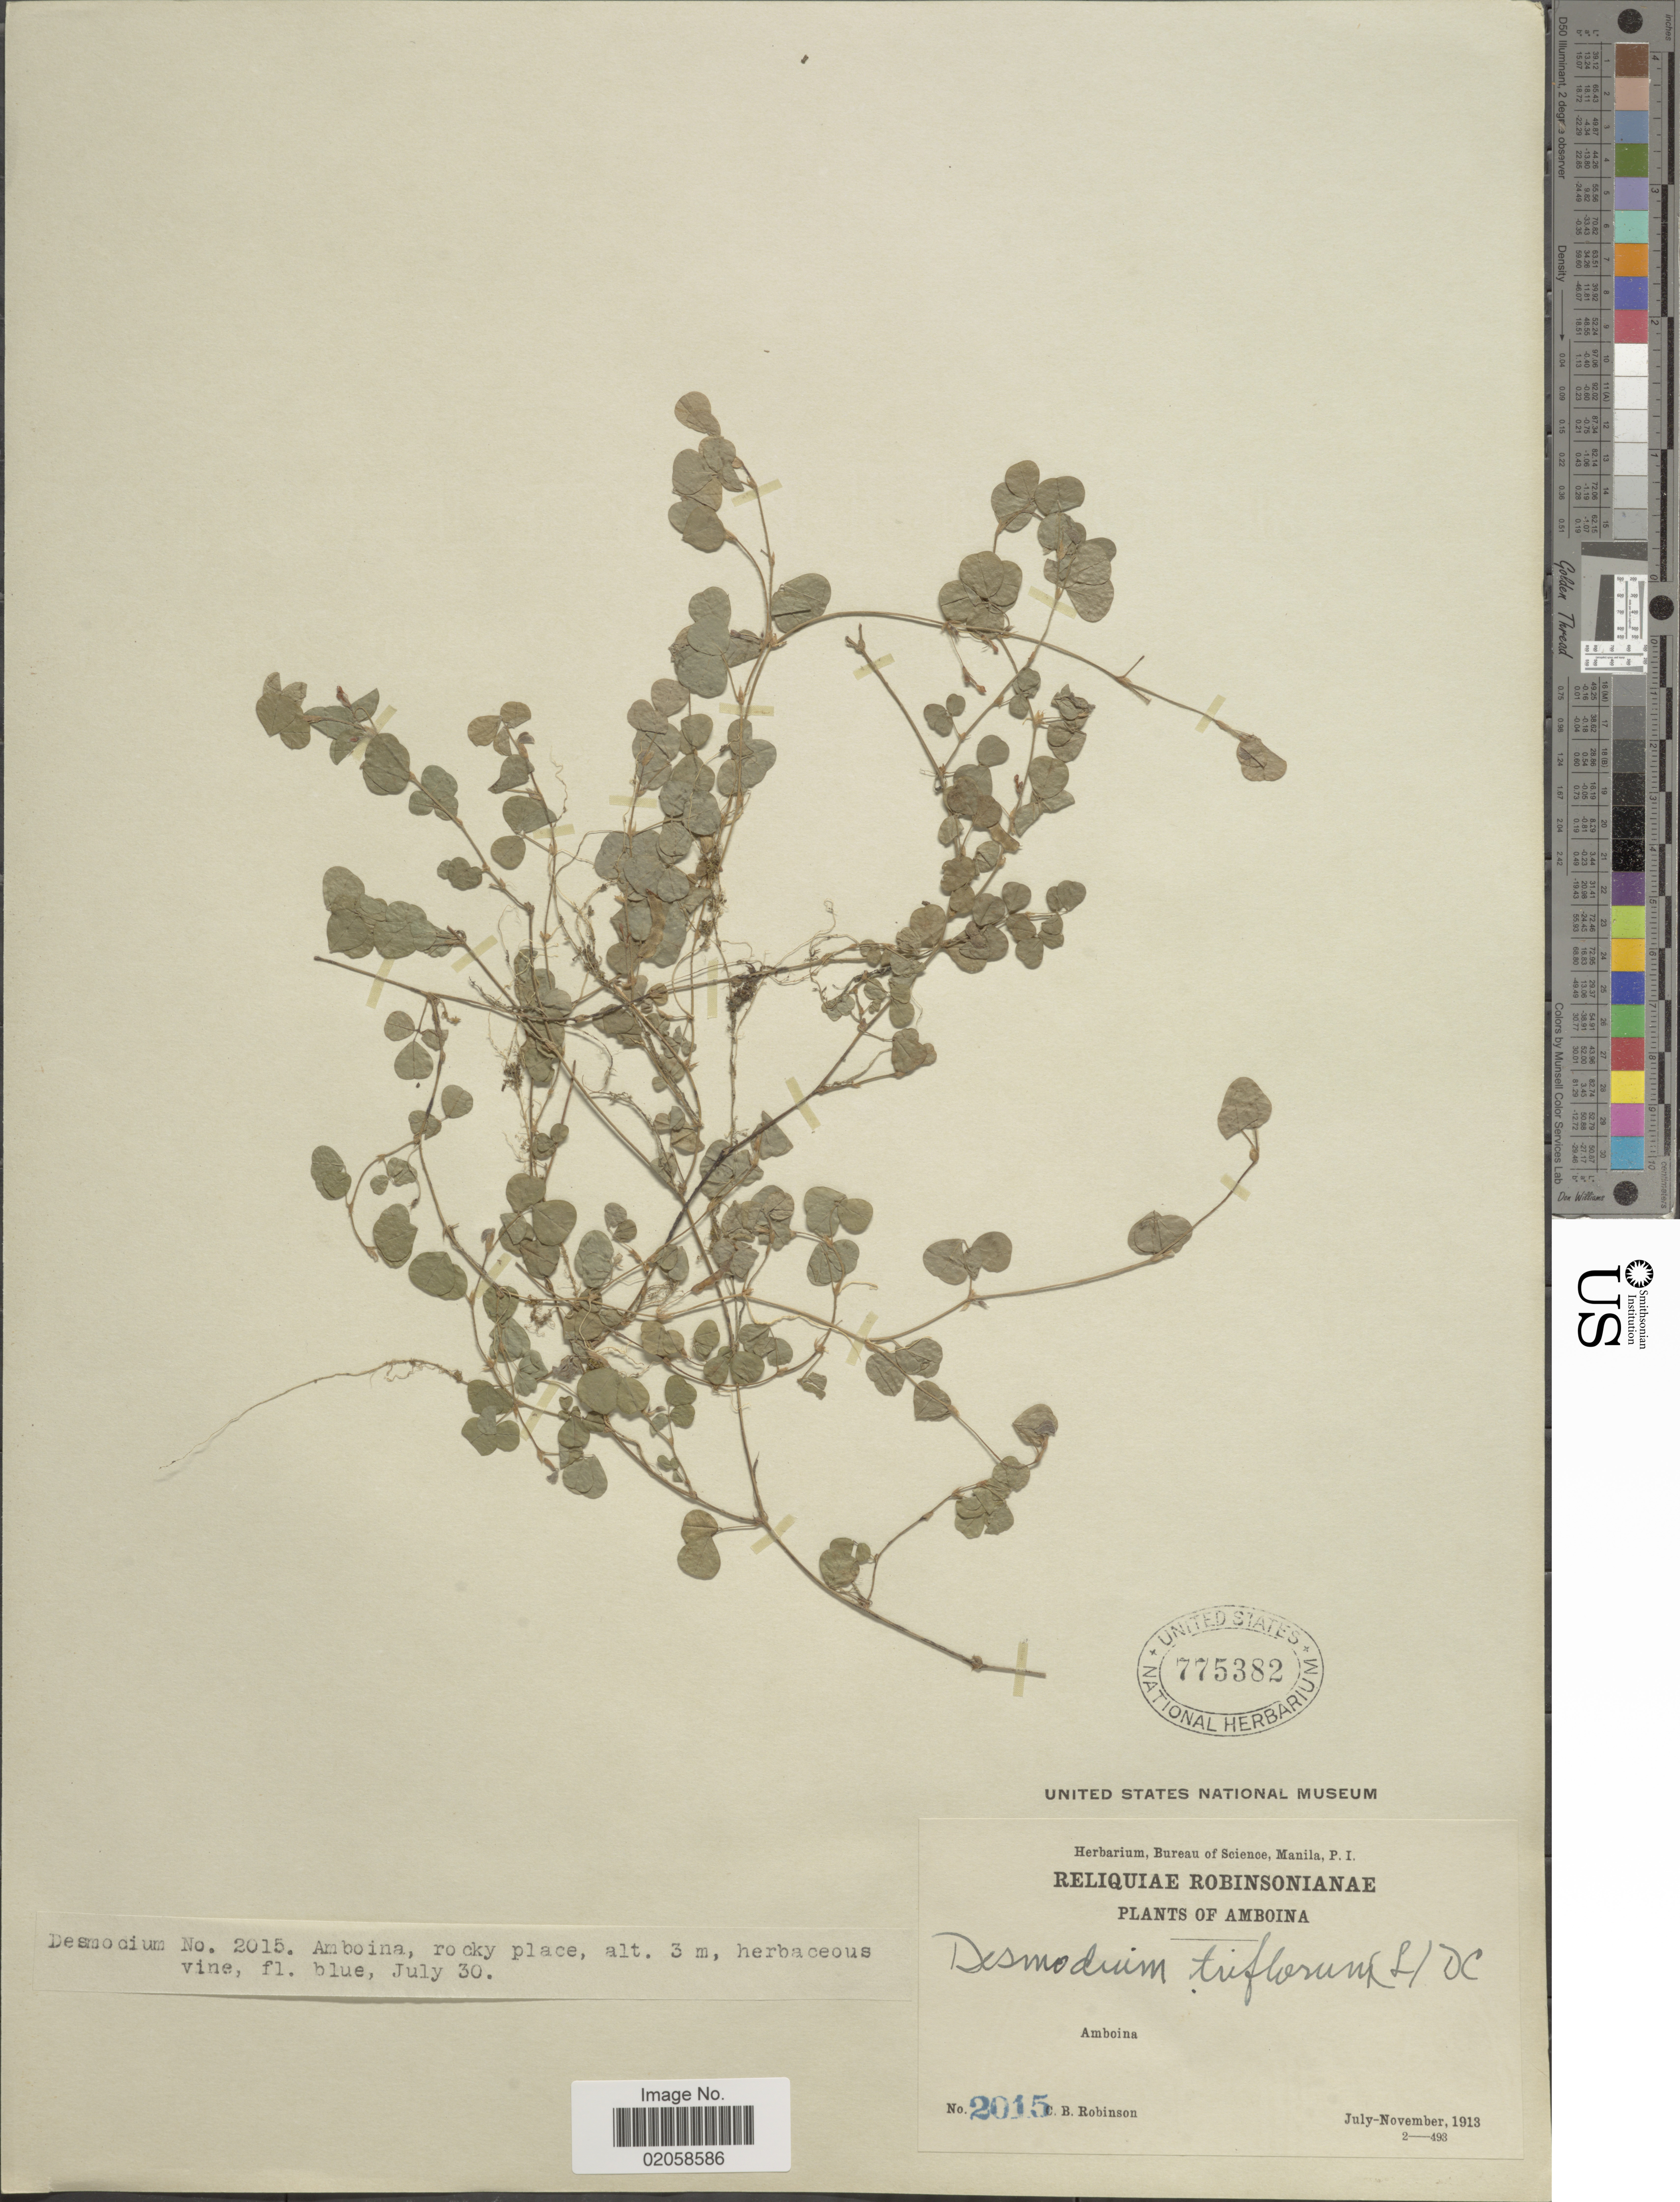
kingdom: Plantae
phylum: Tracheophyta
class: Magnoliopsida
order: Fabales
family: Fabaceae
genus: Grona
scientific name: Grona triflora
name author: (L.) H. Ohashi & K. Ohashi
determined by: Strong, Mark T., (BOT), Smithsonian Institution - National Museum of Natural History (UNITED STATES)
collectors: C. Robinson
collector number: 2015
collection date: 1913-07/1913-11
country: Indonesia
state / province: Maluku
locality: Amboina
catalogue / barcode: US 775382